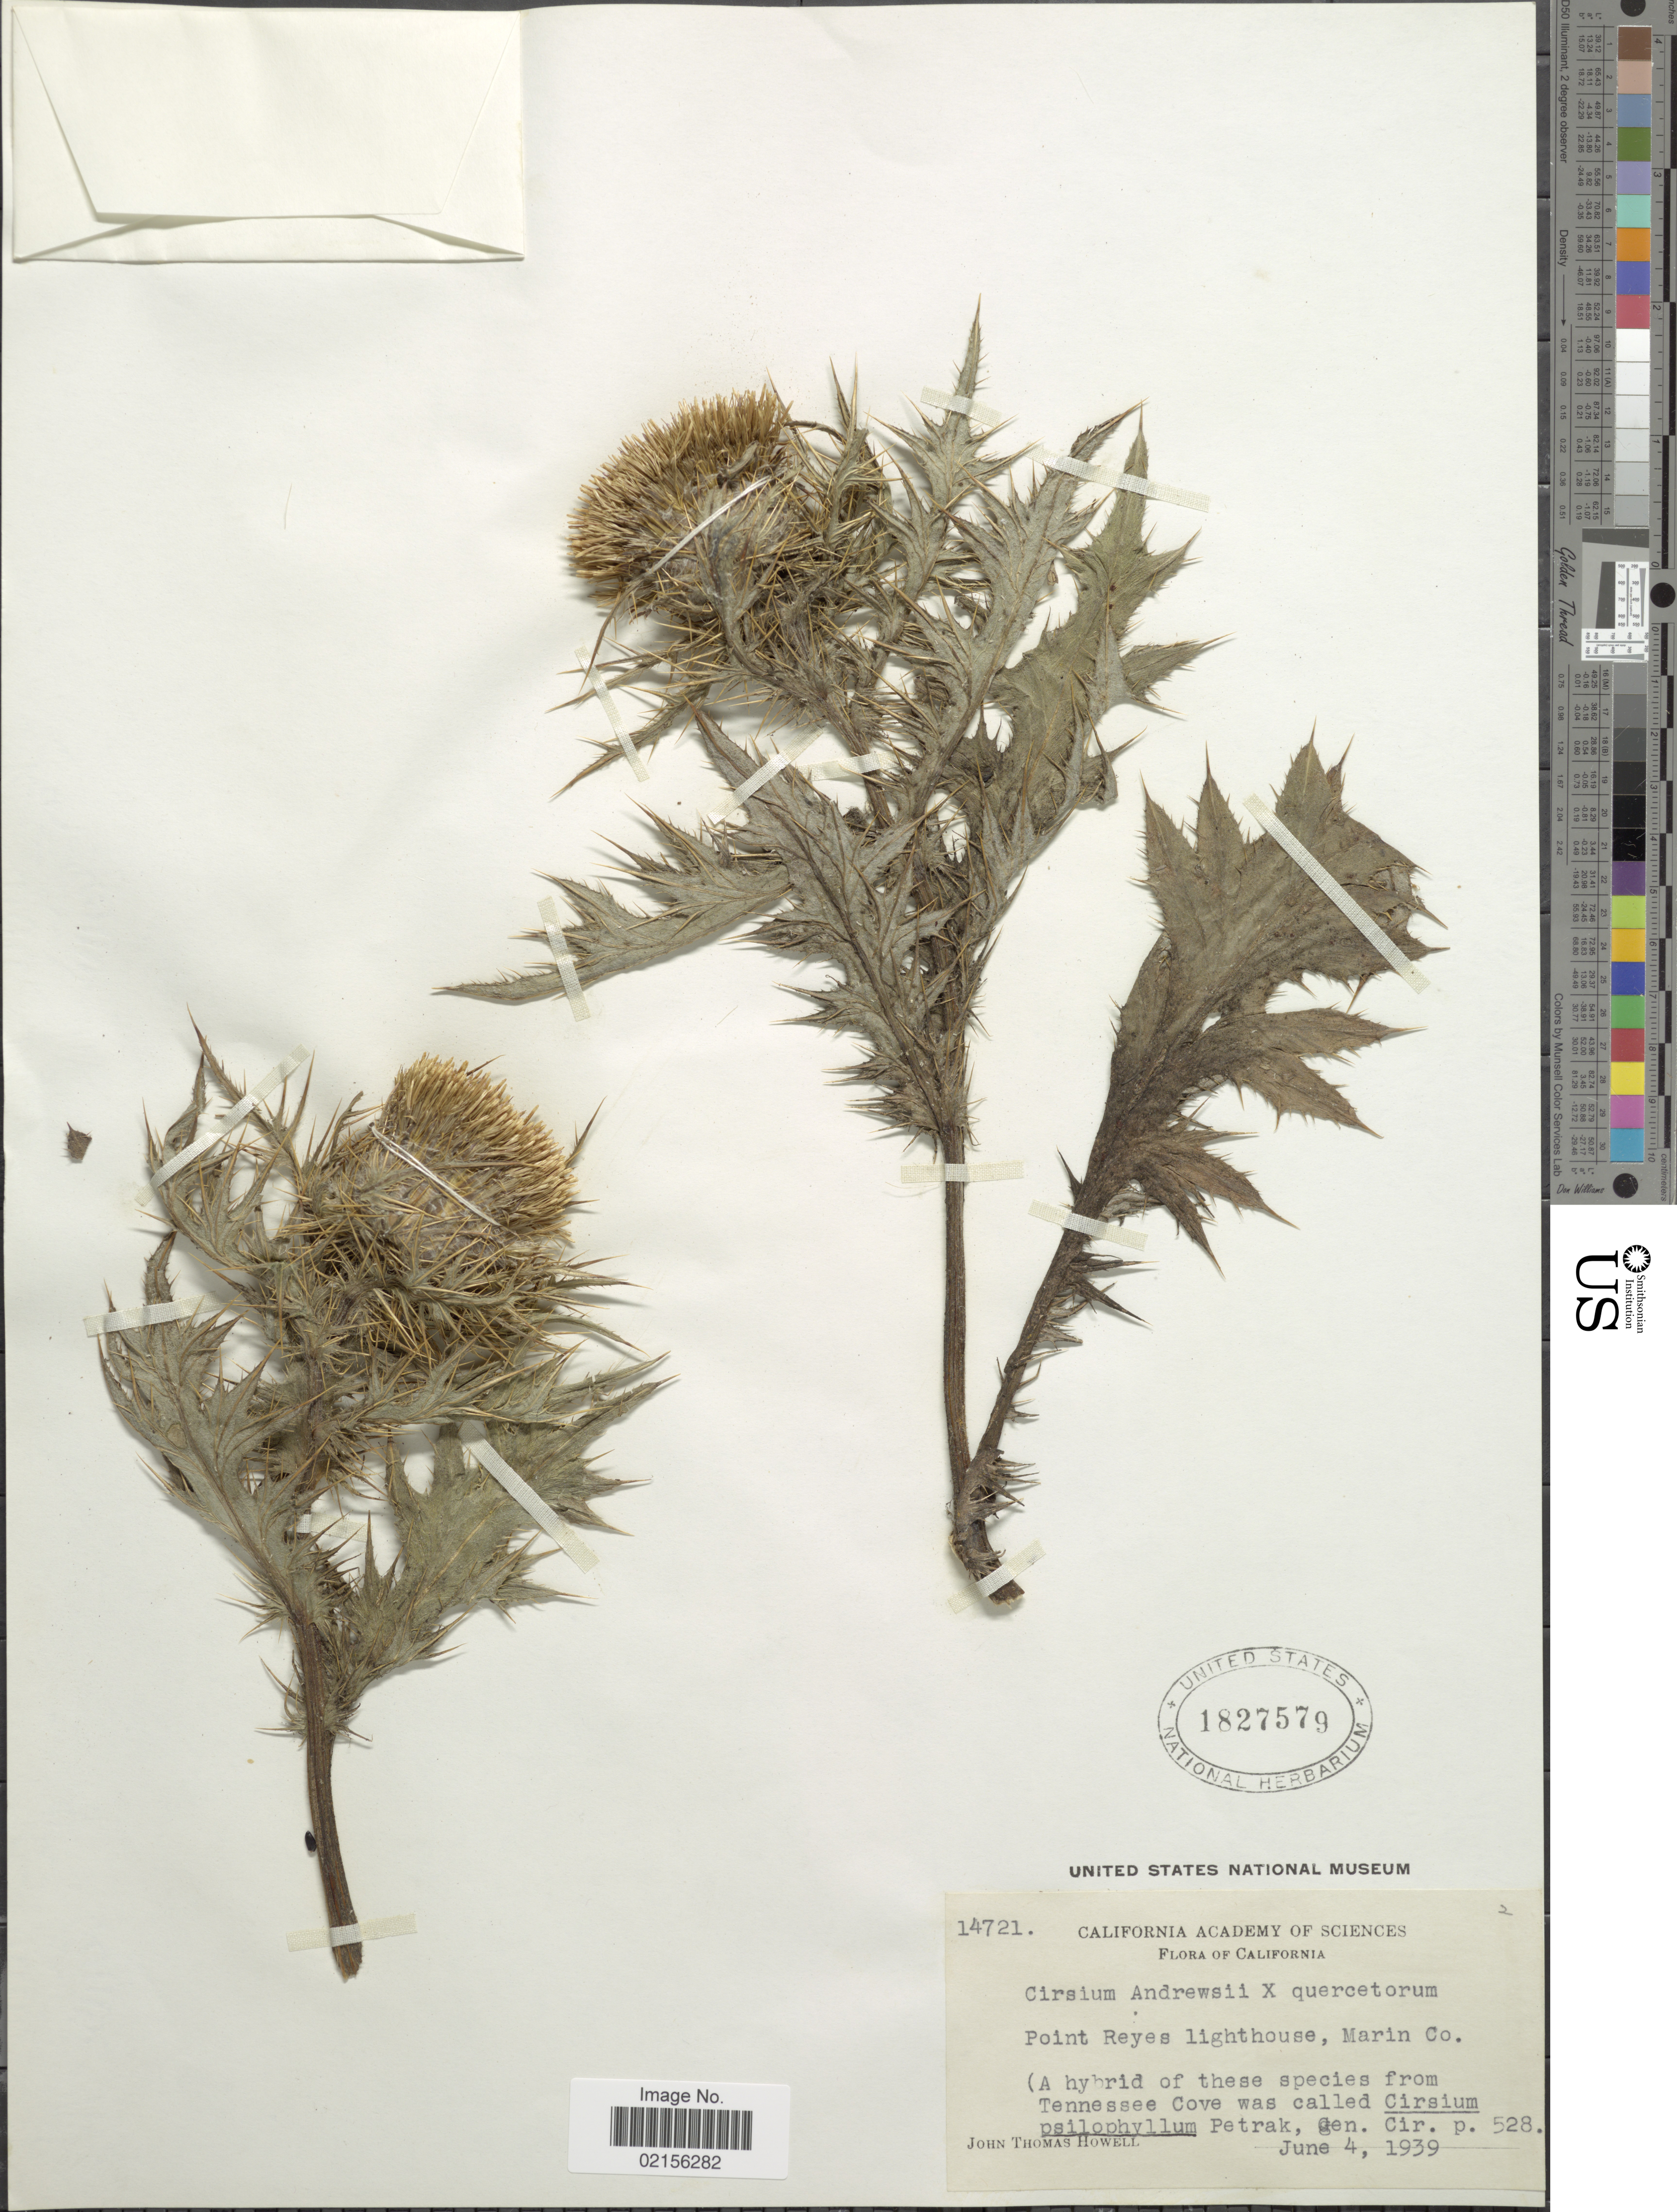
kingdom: Plantae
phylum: Tracheophyta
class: Magnoliopsida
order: Asterales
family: Asteraceae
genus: Cirsium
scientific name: Cirsium andrewsii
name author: (A. Gray) Jeps.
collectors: J. T. Howell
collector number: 14721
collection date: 1939-06-04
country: United States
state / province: California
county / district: Marin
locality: Point Reyes lighthouse, Marin Co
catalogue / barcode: US 1827579